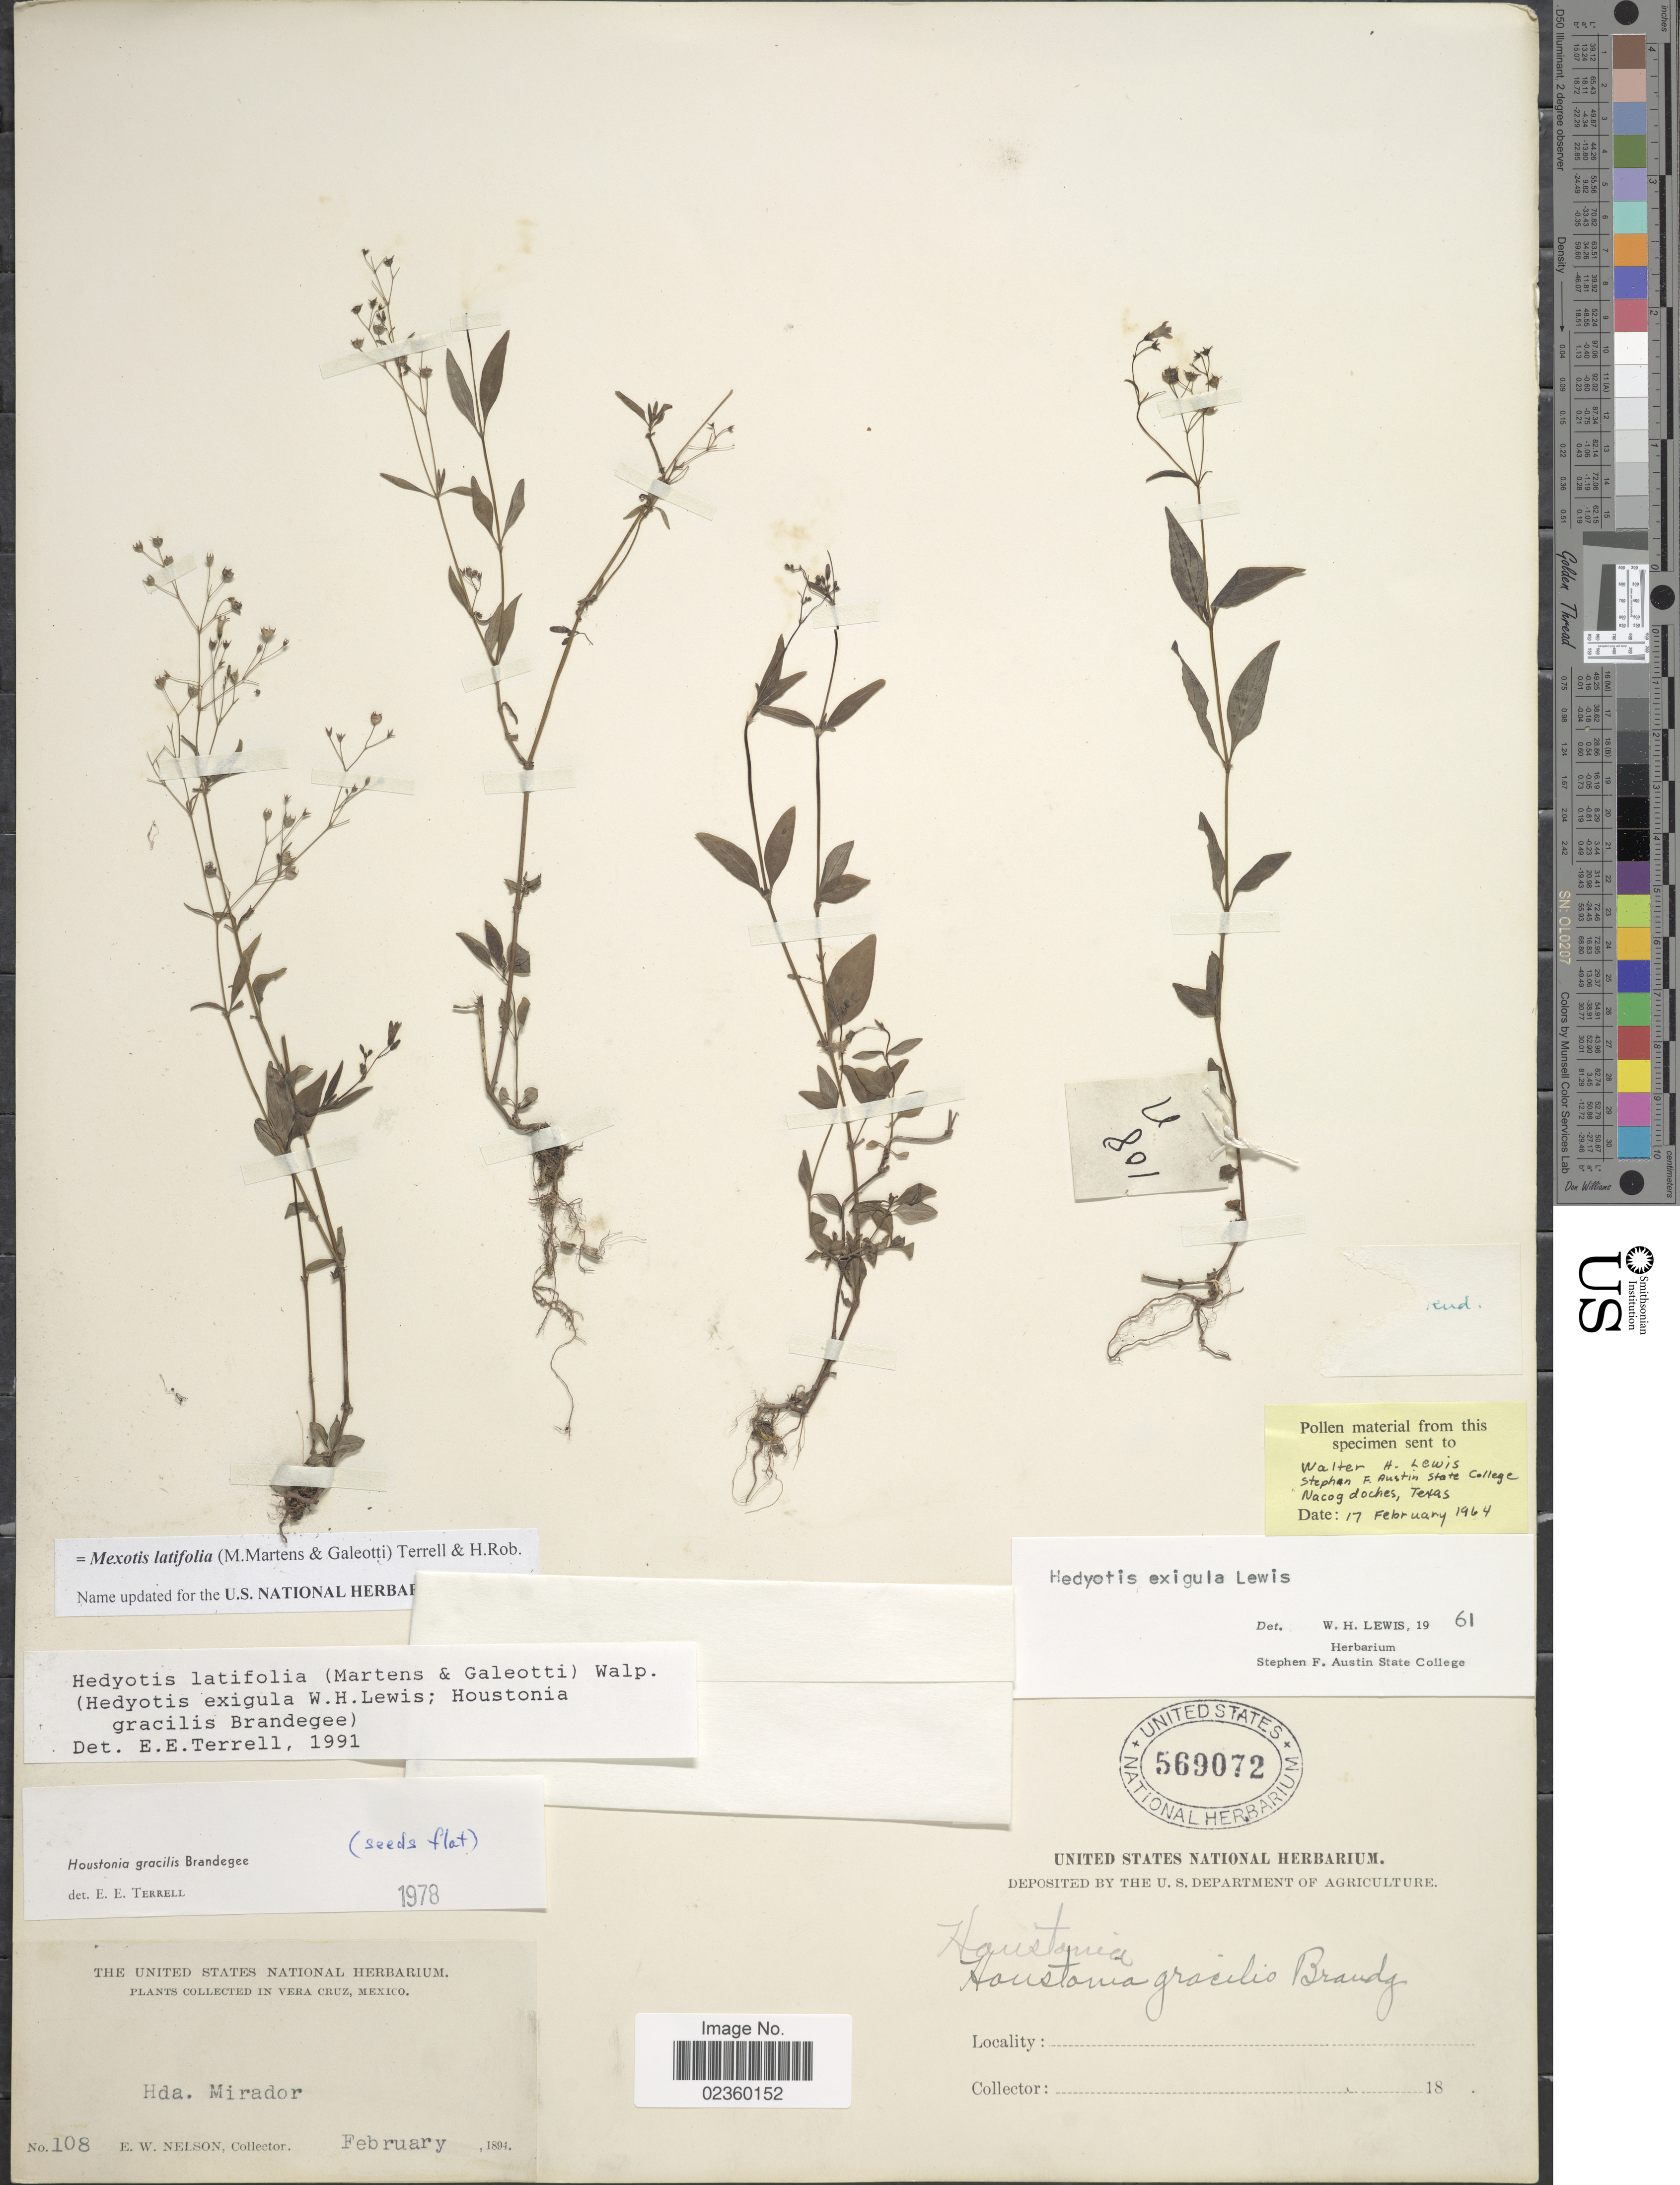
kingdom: Plantae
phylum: Tracheophyta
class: Magnoliopsida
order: Gentianales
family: Rubiaceae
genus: Mexotis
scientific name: Mexotis latifolia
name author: (M. Martens & Galeotti) Terrell & H. Rob.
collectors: E. W. Nelson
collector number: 108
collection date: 1894-02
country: Mexico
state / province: Veracruz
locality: Vera Cruz, Hda Mirador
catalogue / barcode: US 569072